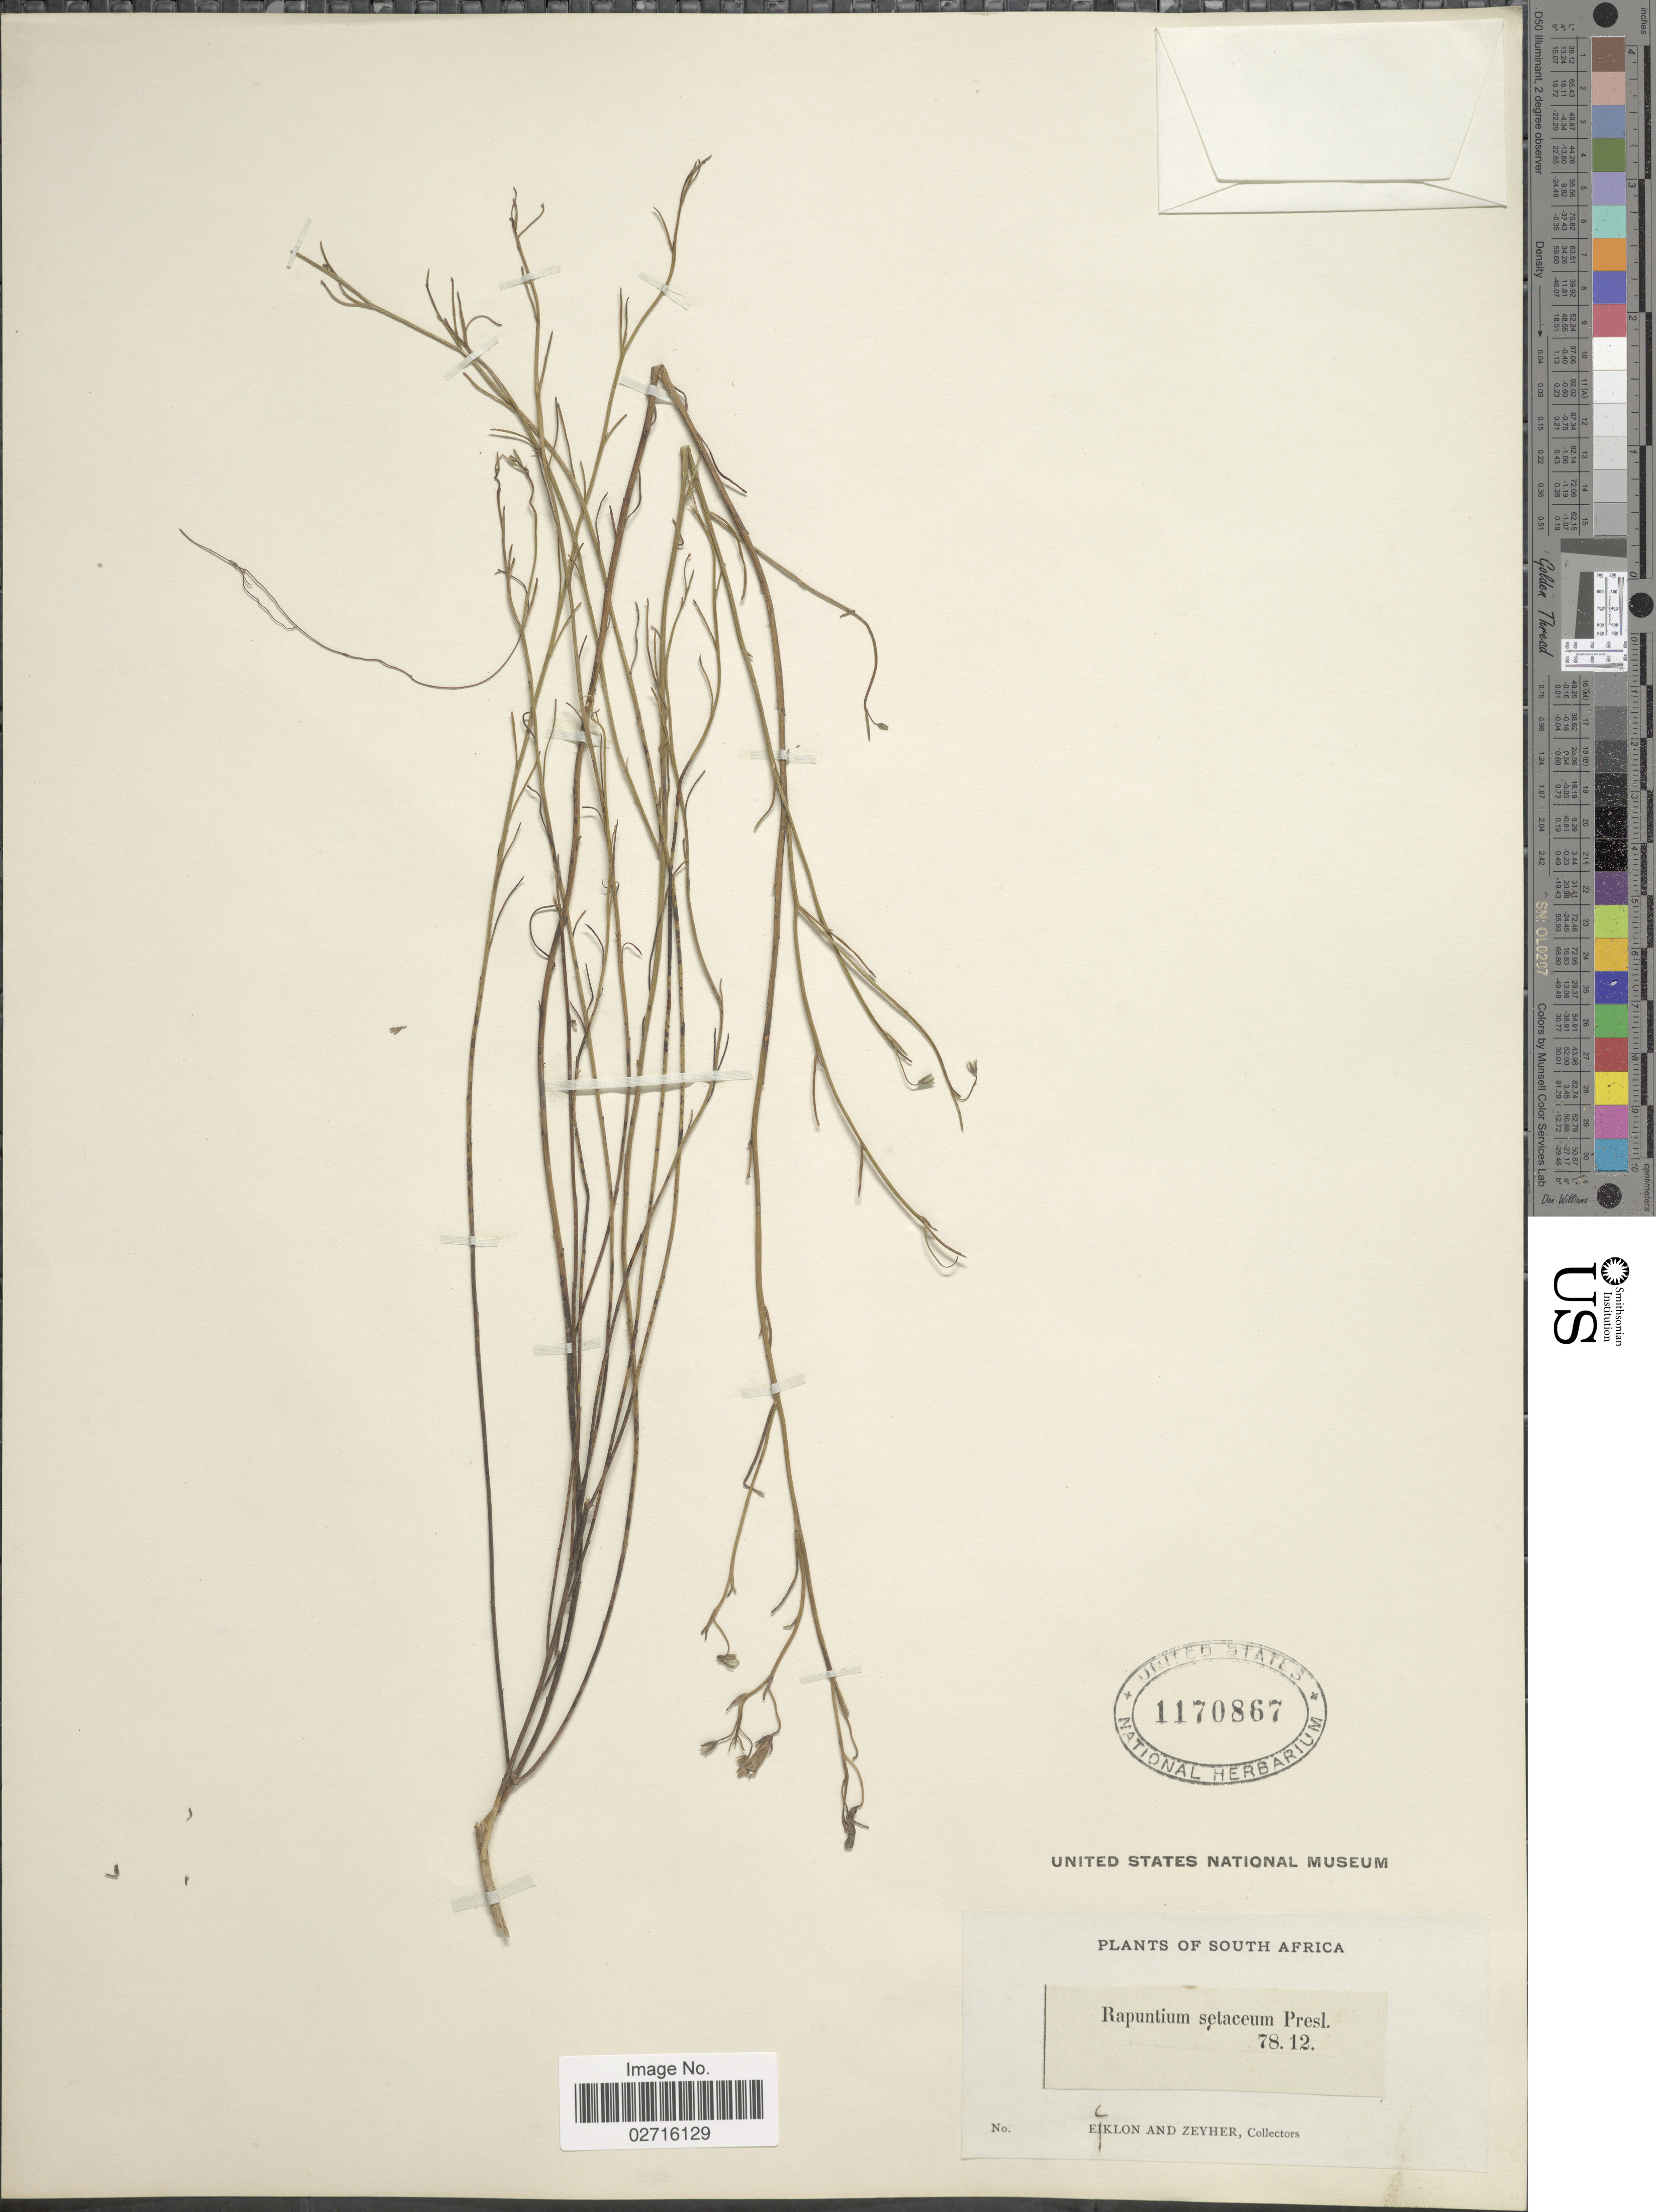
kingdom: Plantae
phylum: Tracheophyta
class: Magnoliopsida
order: Asterales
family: Campanulaceae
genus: Lobelia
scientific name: Lobelia setacea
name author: Thunb.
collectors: -. Ecklon & -. Zeyher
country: South Africa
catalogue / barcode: US 1170867